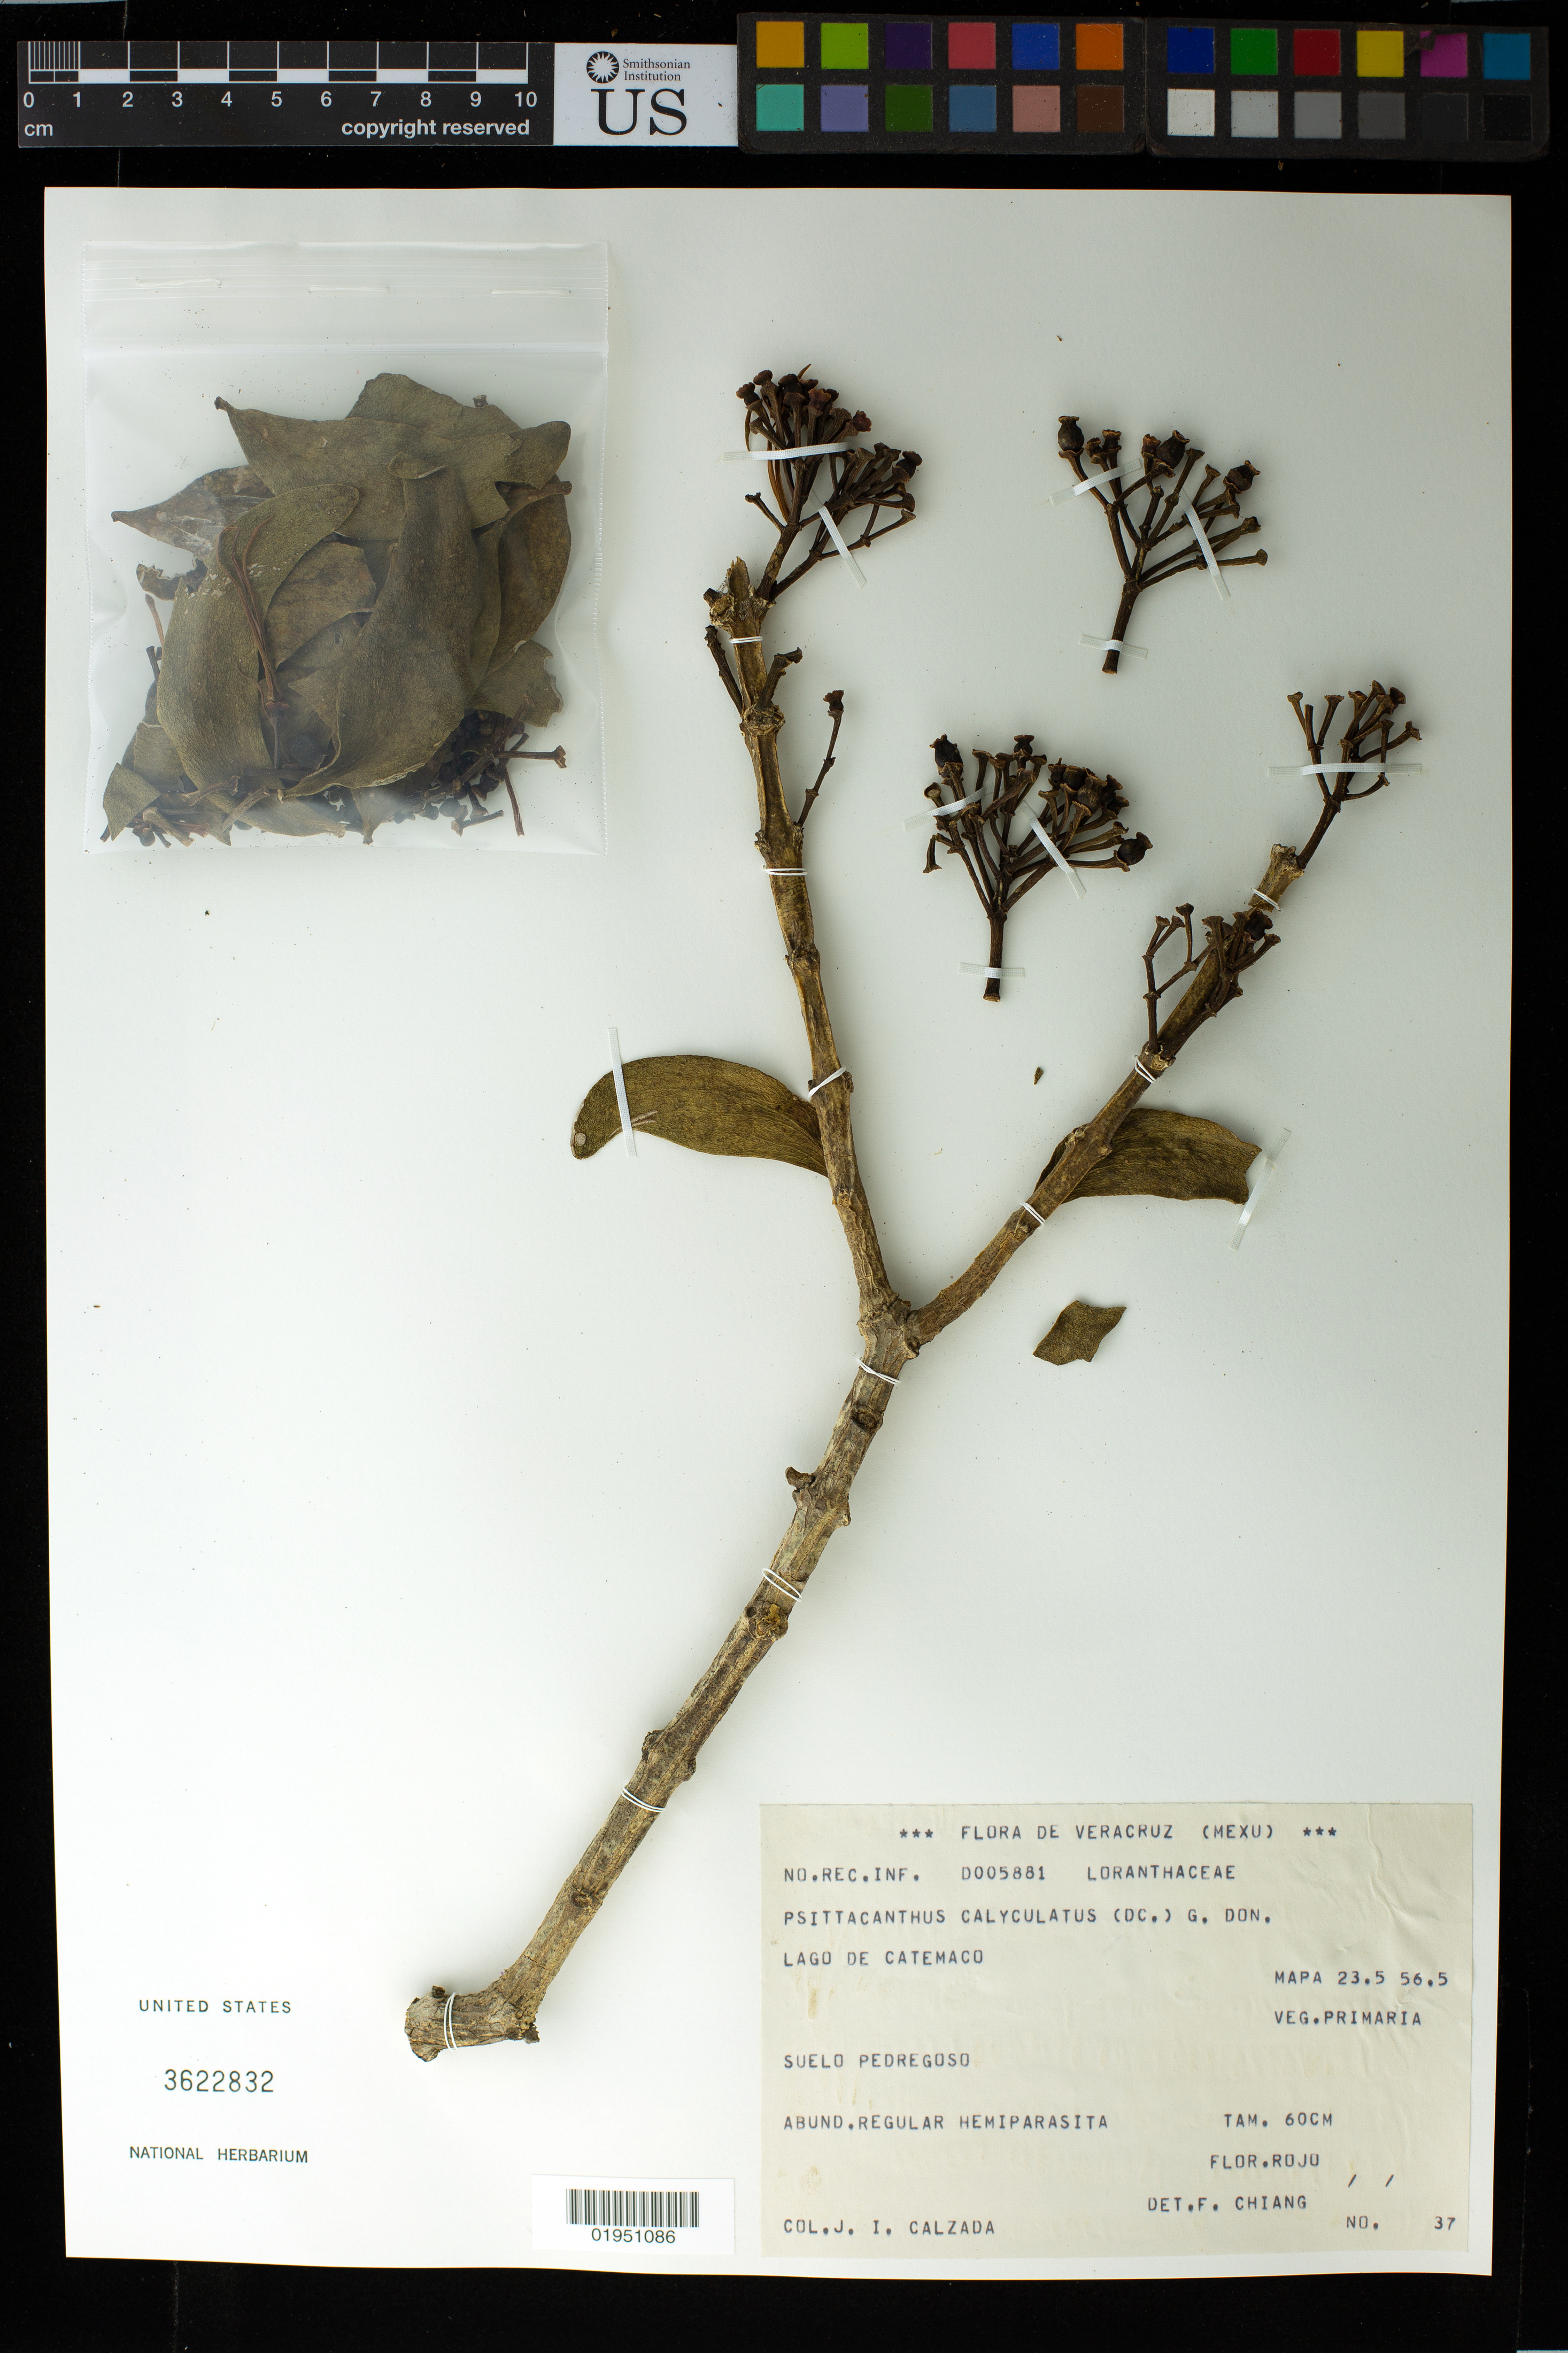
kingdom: Plantae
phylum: Tracheophyta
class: Magnoliopsida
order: Santalales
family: Loranthaceae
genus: Psittacanthus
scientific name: Psittacanthus calyculatus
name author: (DC.) G. Don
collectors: J. I. Calzada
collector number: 37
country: Mexico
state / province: Veracruz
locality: Lage de Catemaco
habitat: suelo pedregoso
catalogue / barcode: US 3622832